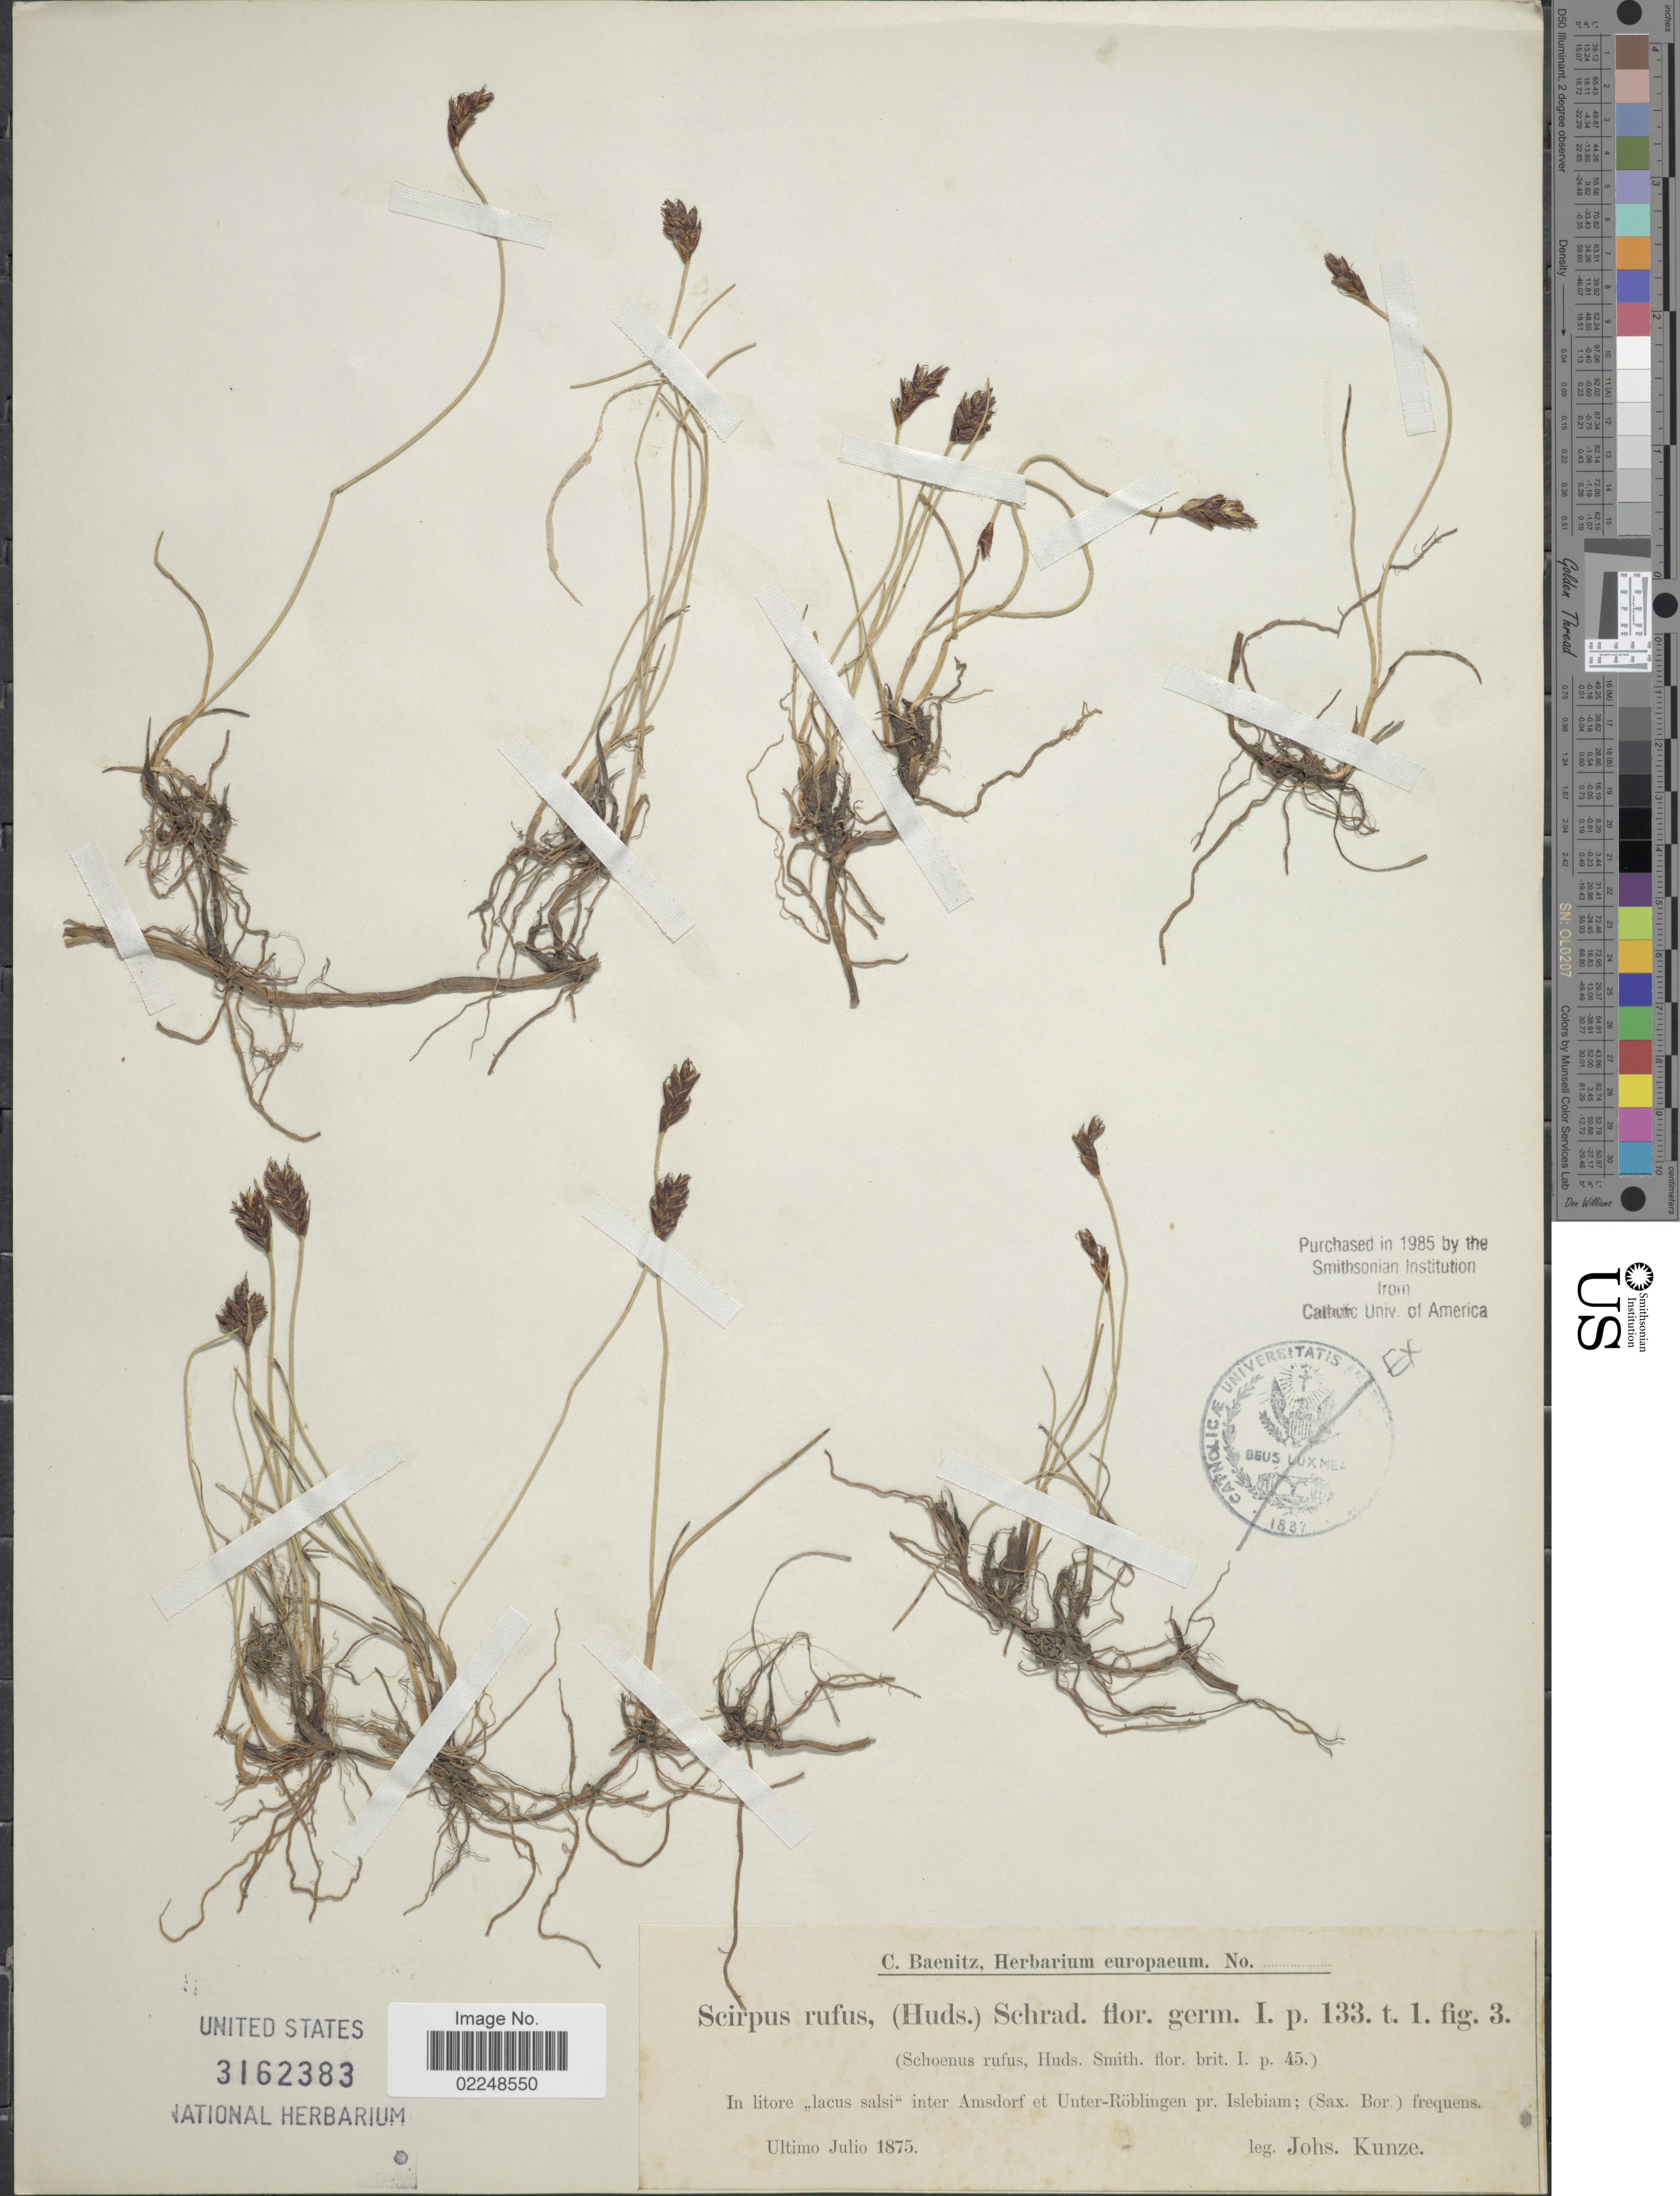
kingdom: Plantae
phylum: Tracheophyta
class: Liliopsida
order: Poales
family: Cyperaceae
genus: Blysmopsis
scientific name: Blysmopsis rufa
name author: (Huds.) Oteng-Yeb.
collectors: J. Kunze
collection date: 1875-07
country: Germany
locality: In litore "Lacus salsi" inter Amsdorf et Unter-Roblingen pr. Islebiam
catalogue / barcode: US 3162383